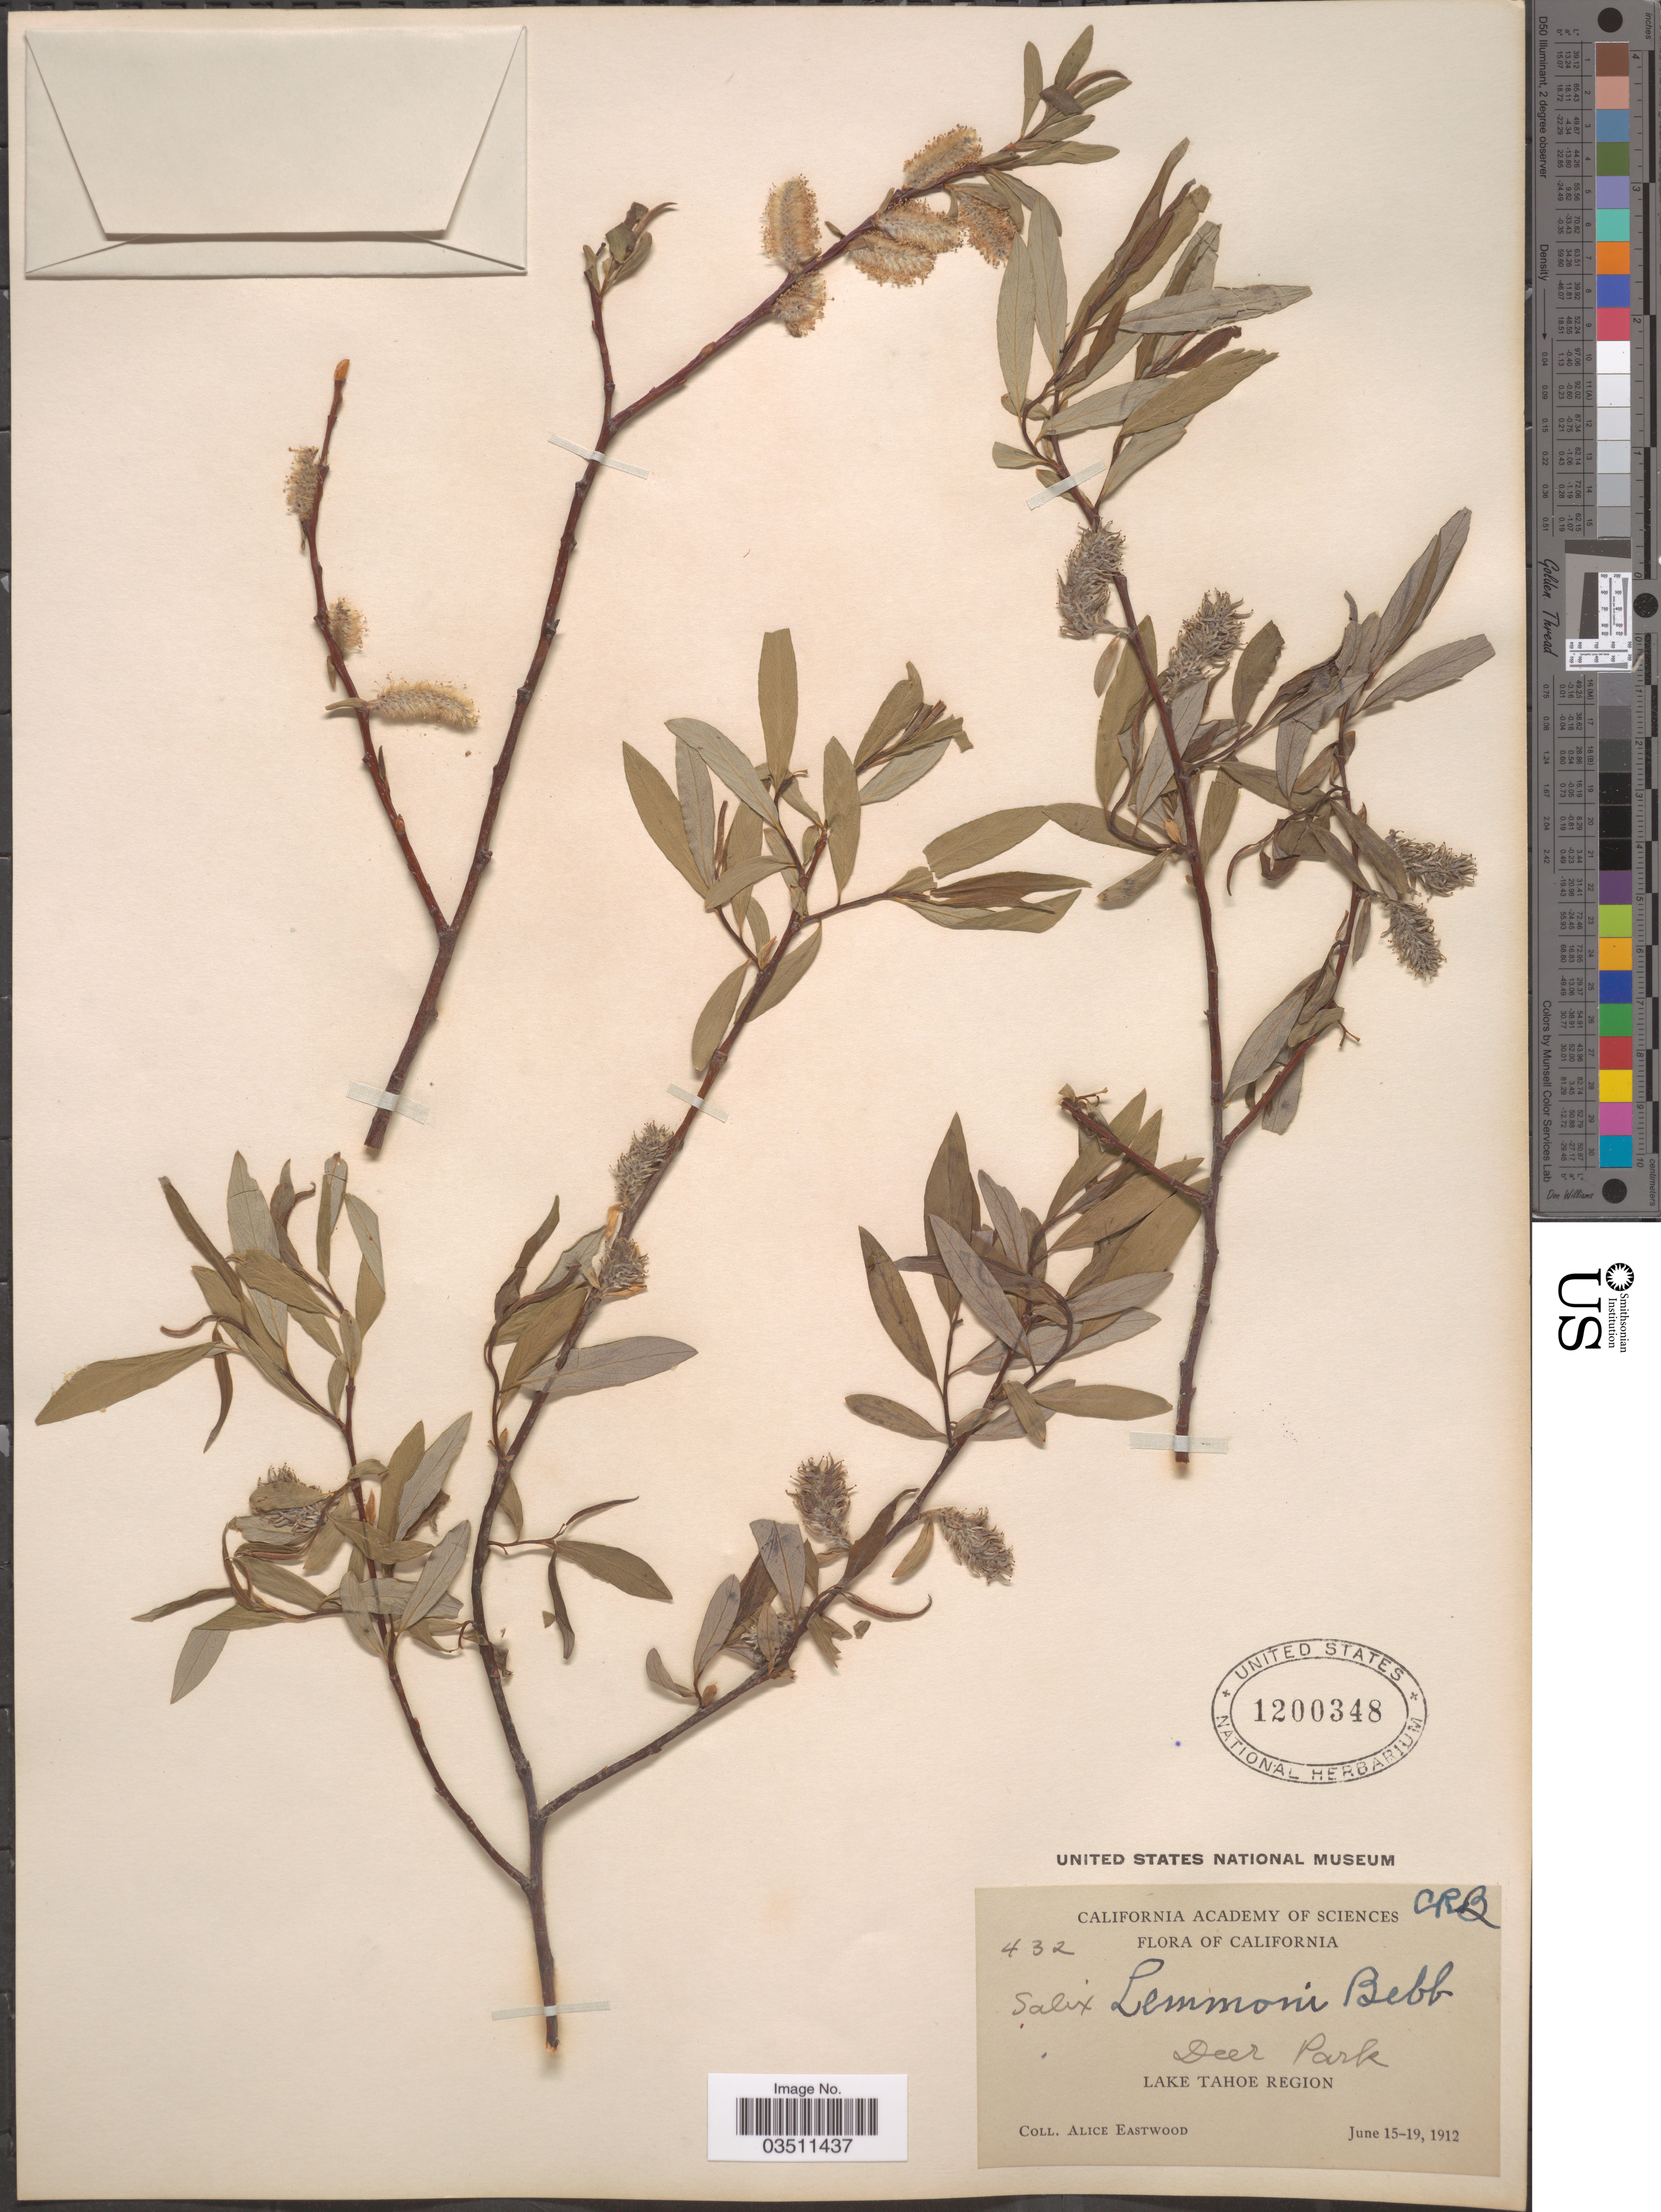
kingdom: Plantae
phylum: Tracheophyta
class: Magnoliopsida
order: Malpighiales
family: Salicaceae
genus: Salix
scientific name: Salix lemmonii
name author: Bebb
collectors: A. Eastwood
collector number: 432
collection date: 1912-06-15/1912-06-19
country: United States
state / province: California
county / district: Sierra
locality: Deer Park, Lake Tahoe Region.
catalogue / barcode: US 1200348